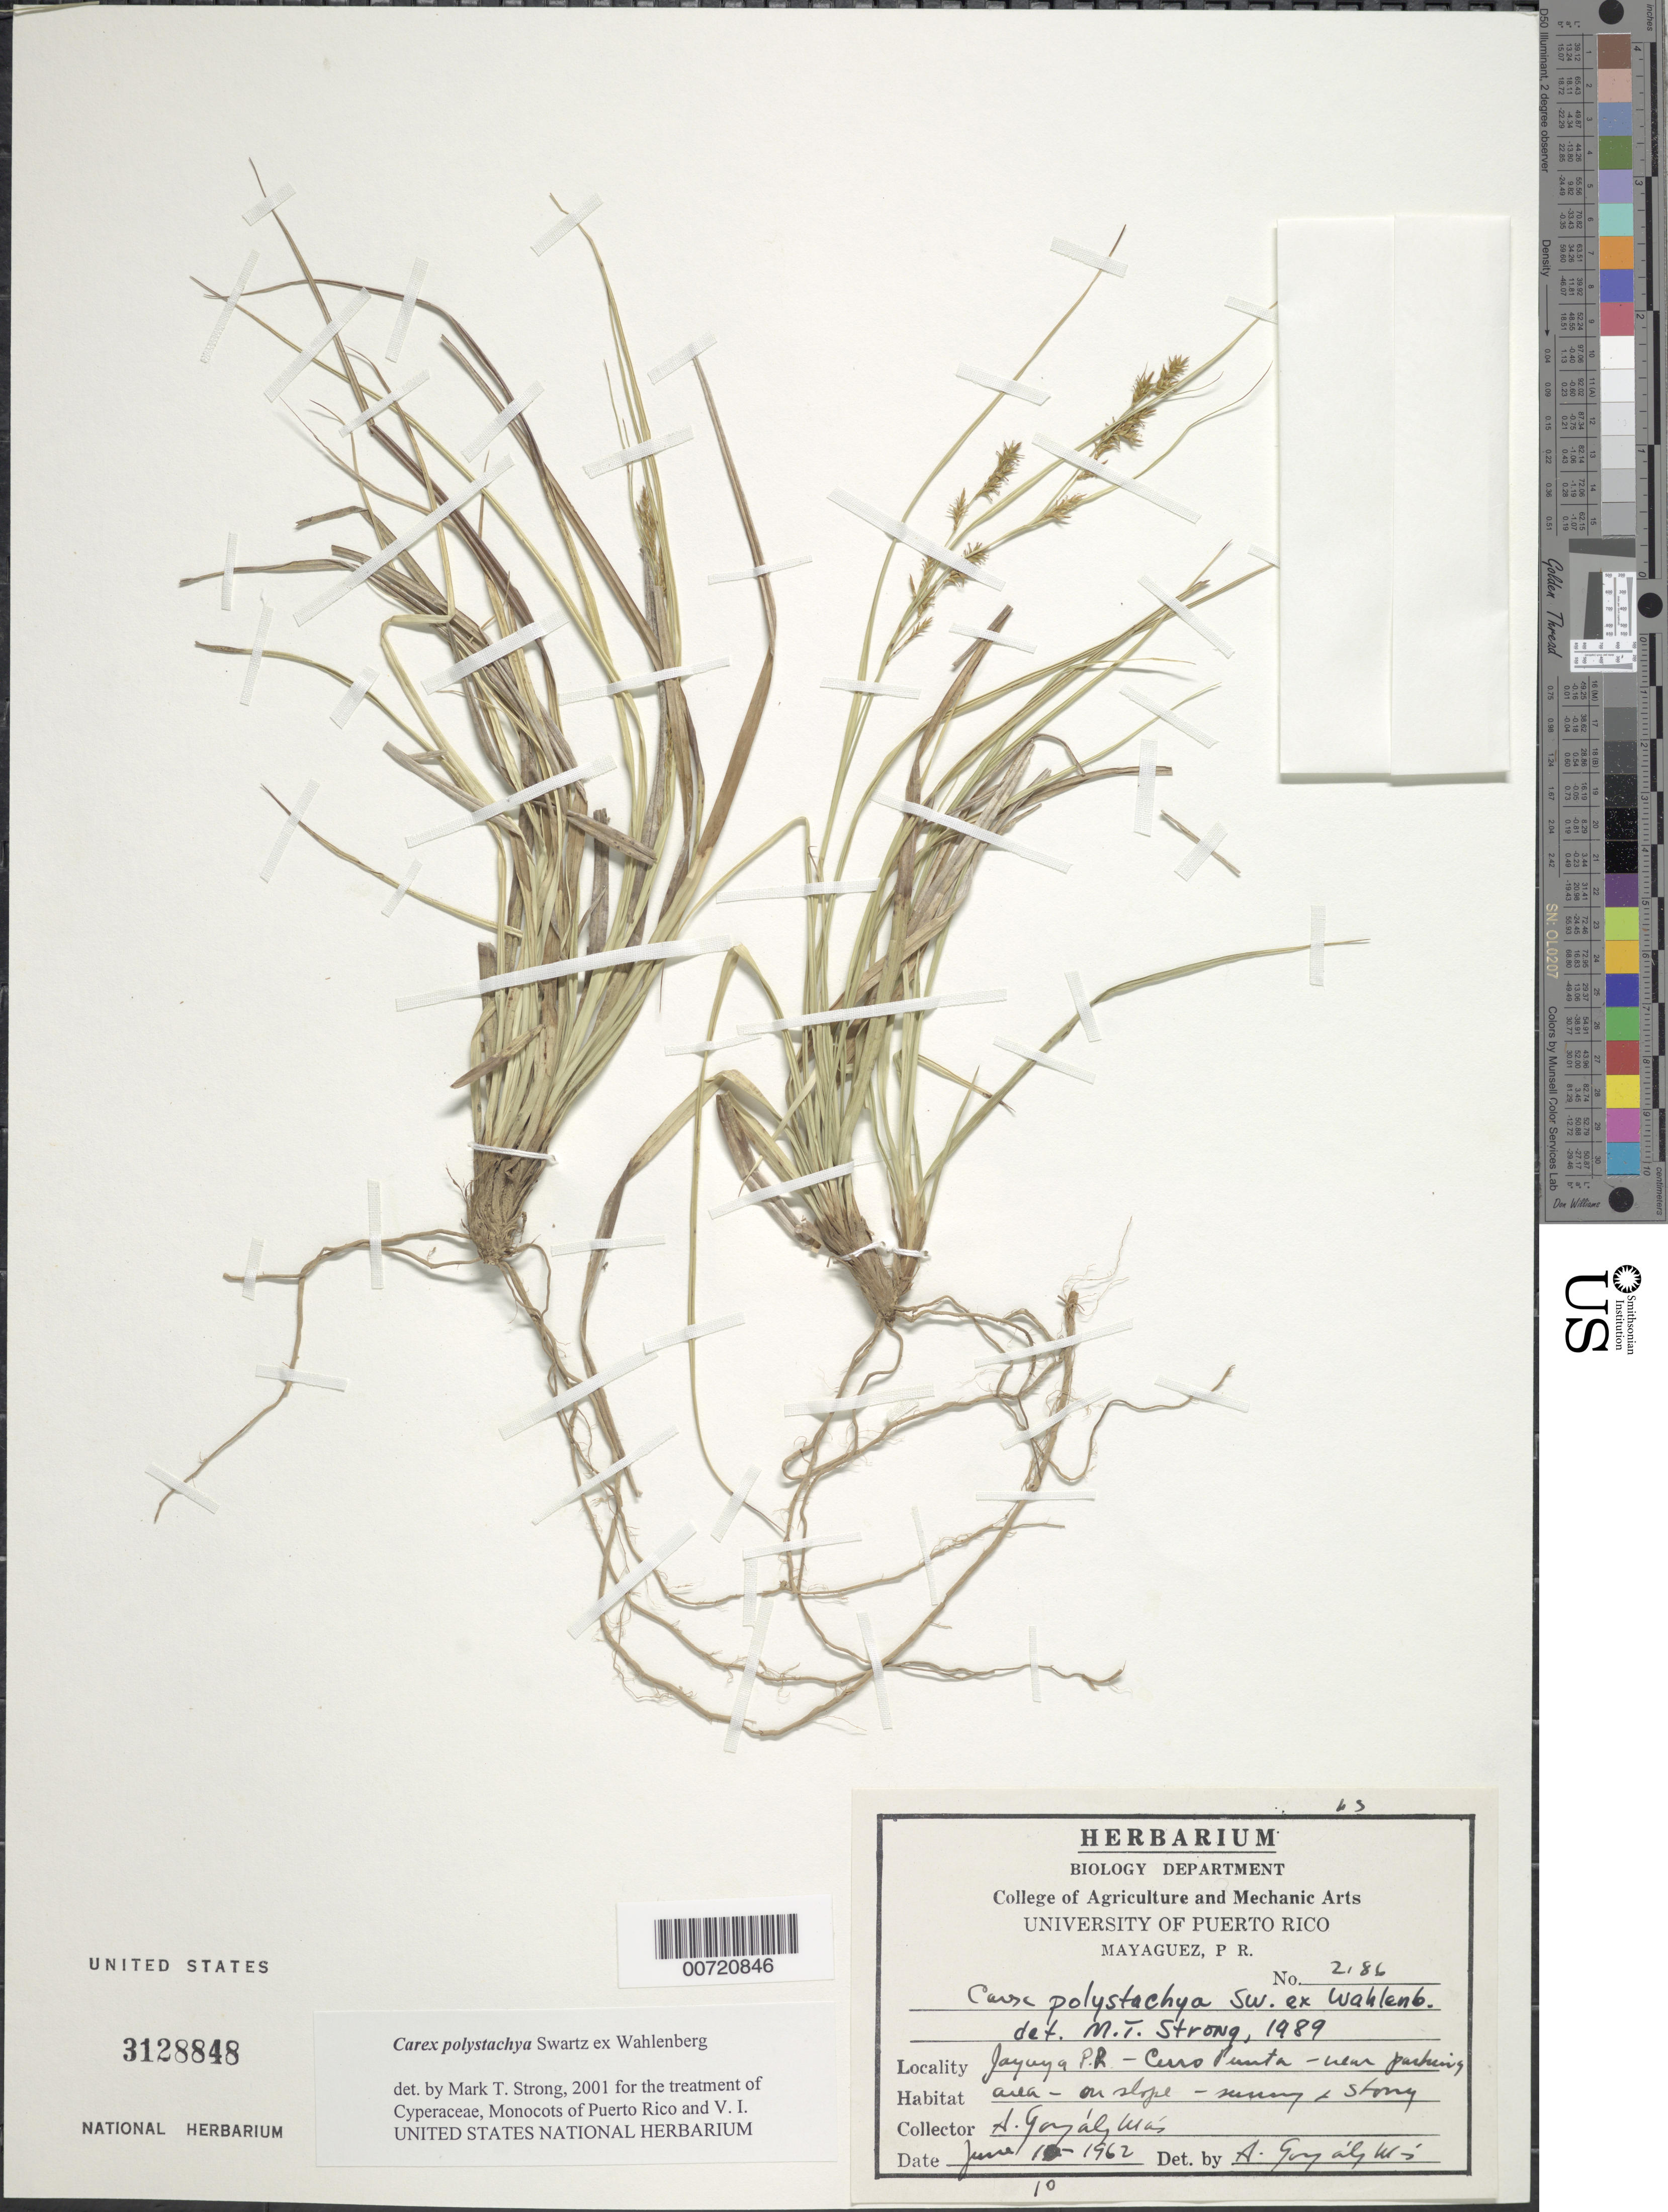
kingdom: Plantae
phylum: Tracheophyta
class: Liliopsida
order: Poales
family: Cyperaceae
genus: Carex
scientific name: Carex polystachya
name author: Sw. ex Wahlenb.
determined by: Strong, M. T., (US), Smithsonian Institution - National Museum of Natural History (UNITED STATES)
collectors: A. González Más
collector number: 2186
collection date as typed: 10 Jun 1962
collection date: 1962-06-10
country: Puerto Rico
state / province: Jayuya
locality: Jayuya: Cerro Punta, near parking area.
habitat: On slope.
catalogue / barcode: US 3128848